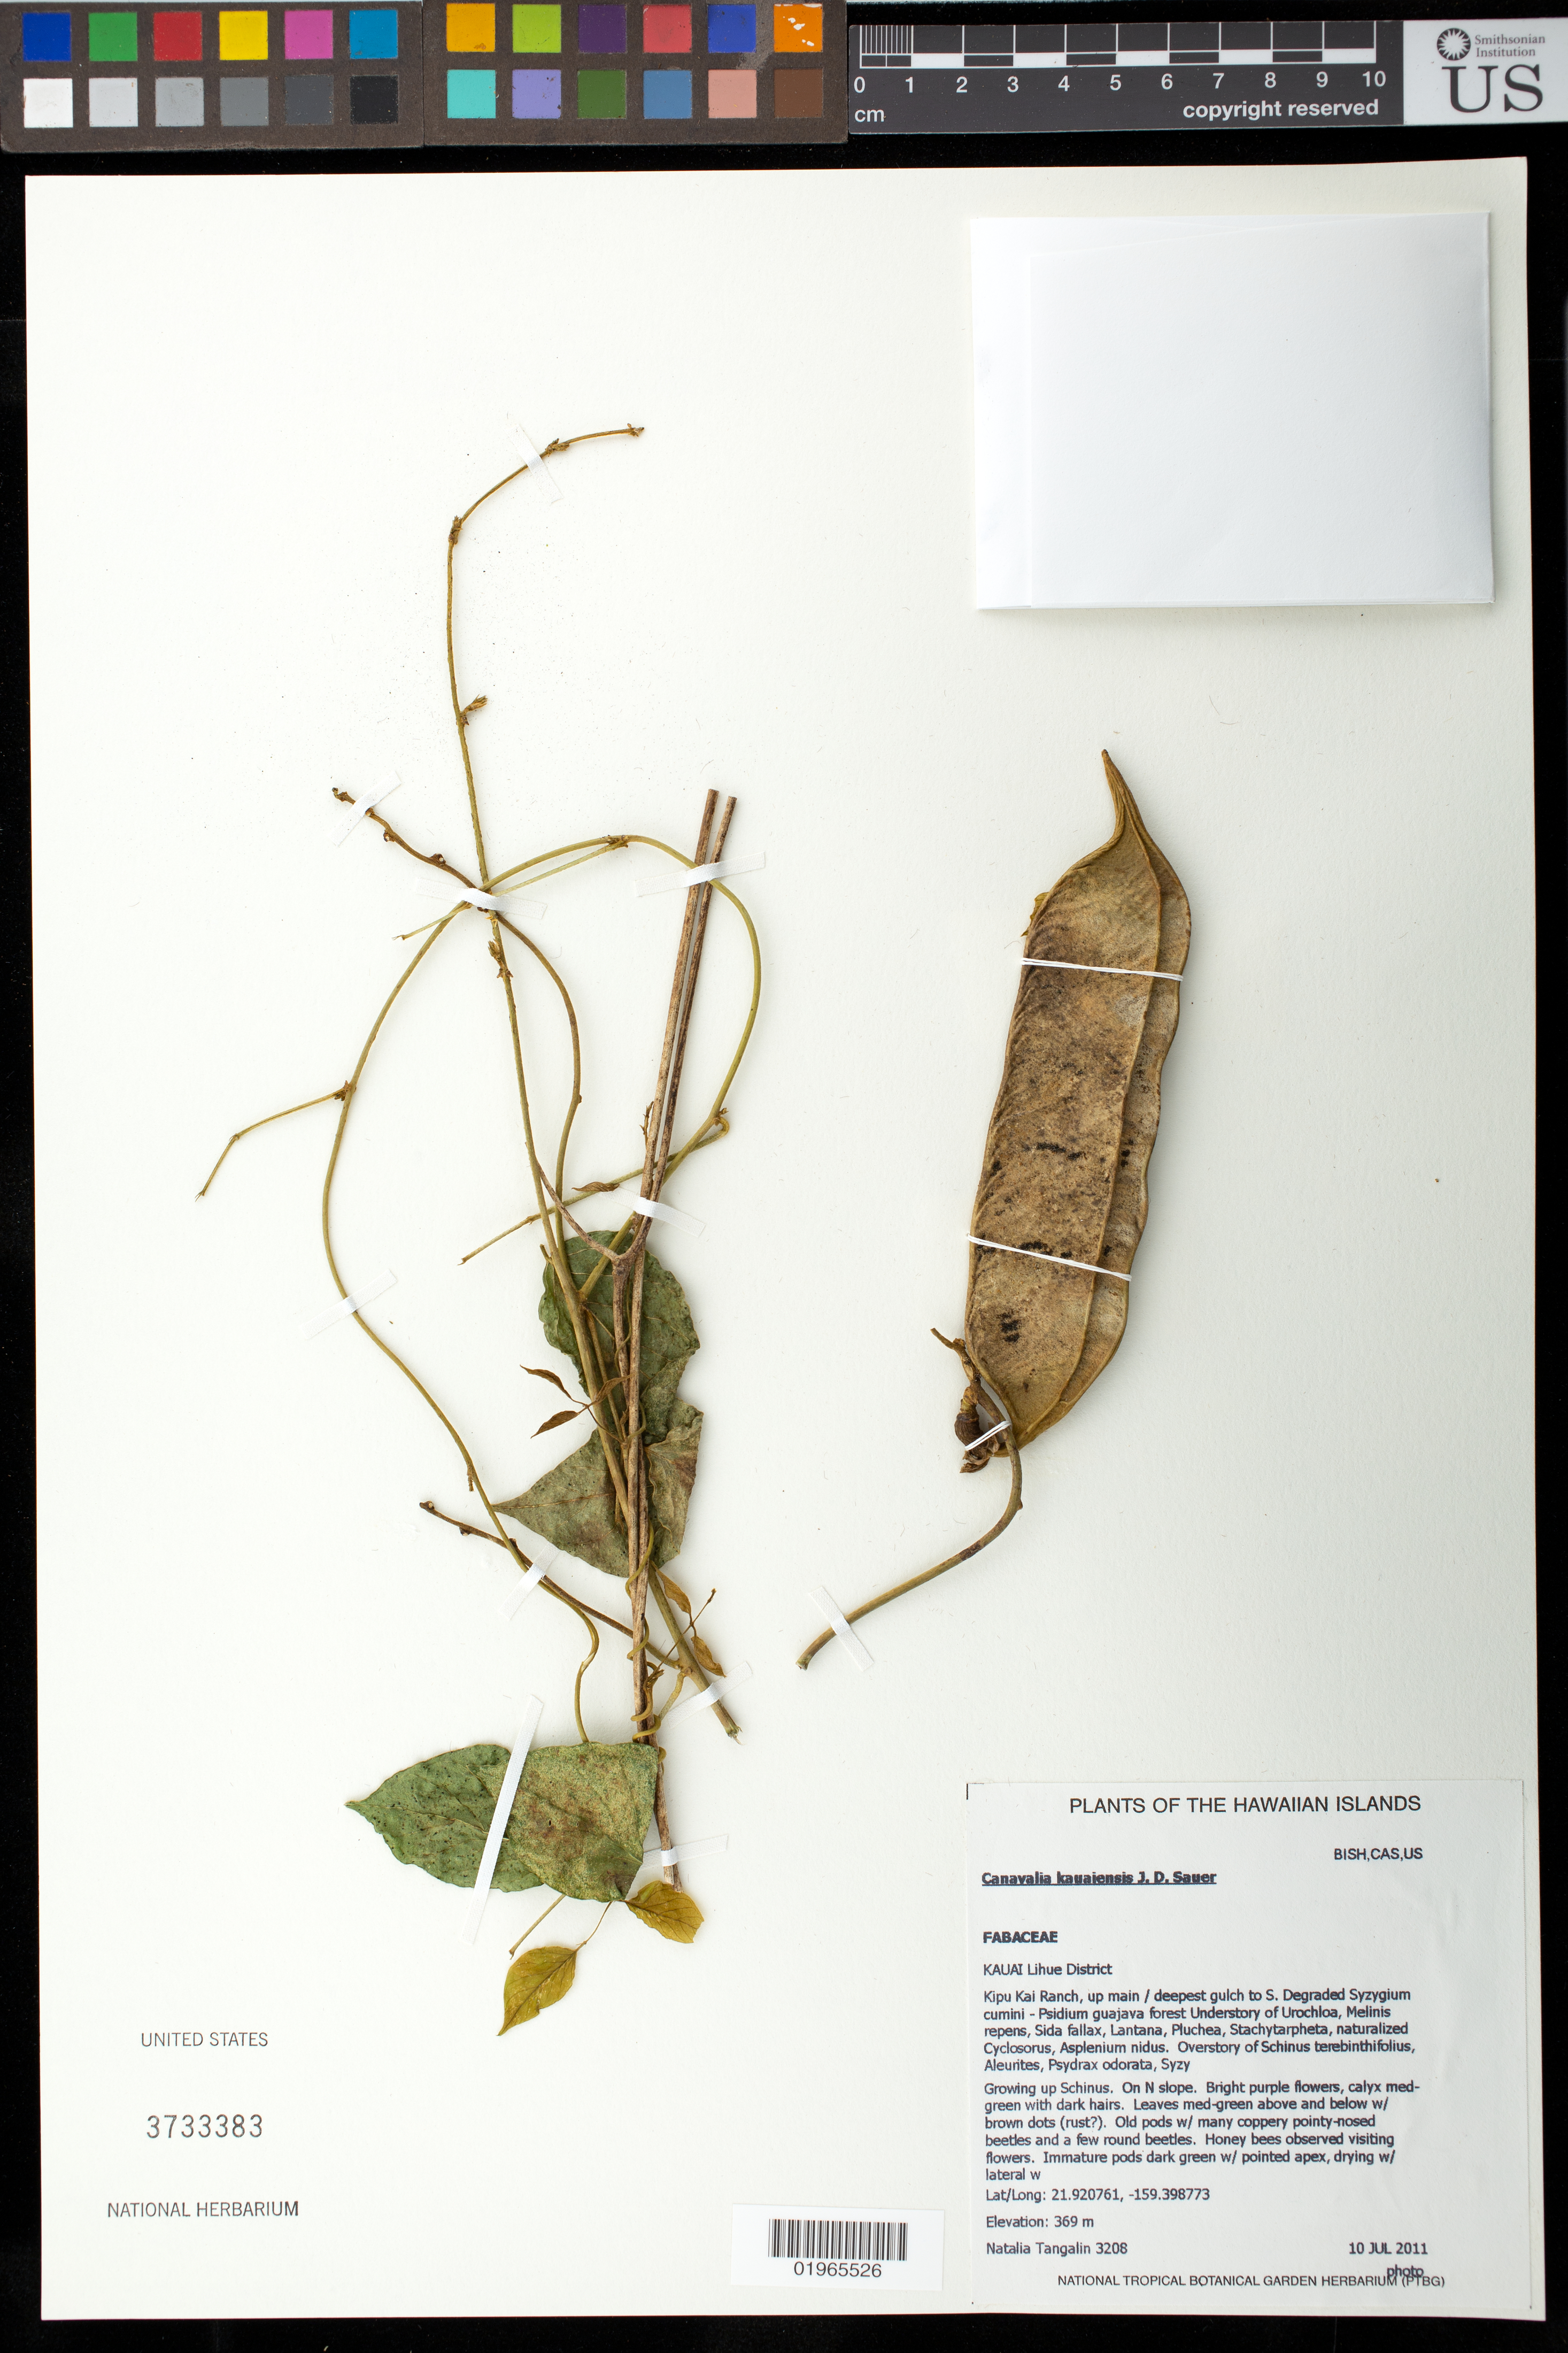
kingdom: Plantae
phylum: Tracheophyta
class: Magnoliopsida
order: Fabales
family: Fabaceae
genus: Canavalia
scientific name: Canavalia kauaiensis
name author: J.D. Sauer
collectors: N. Tangalin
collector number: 3208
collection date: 2011-07-10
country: United States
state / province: Hawaii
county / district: Kauai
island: Kaua'i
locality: Lihue District, Kipu Kai Ranch, up main/deepest gulch to S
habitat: Degraded forest understory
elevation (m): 369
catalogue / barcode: US 3733383